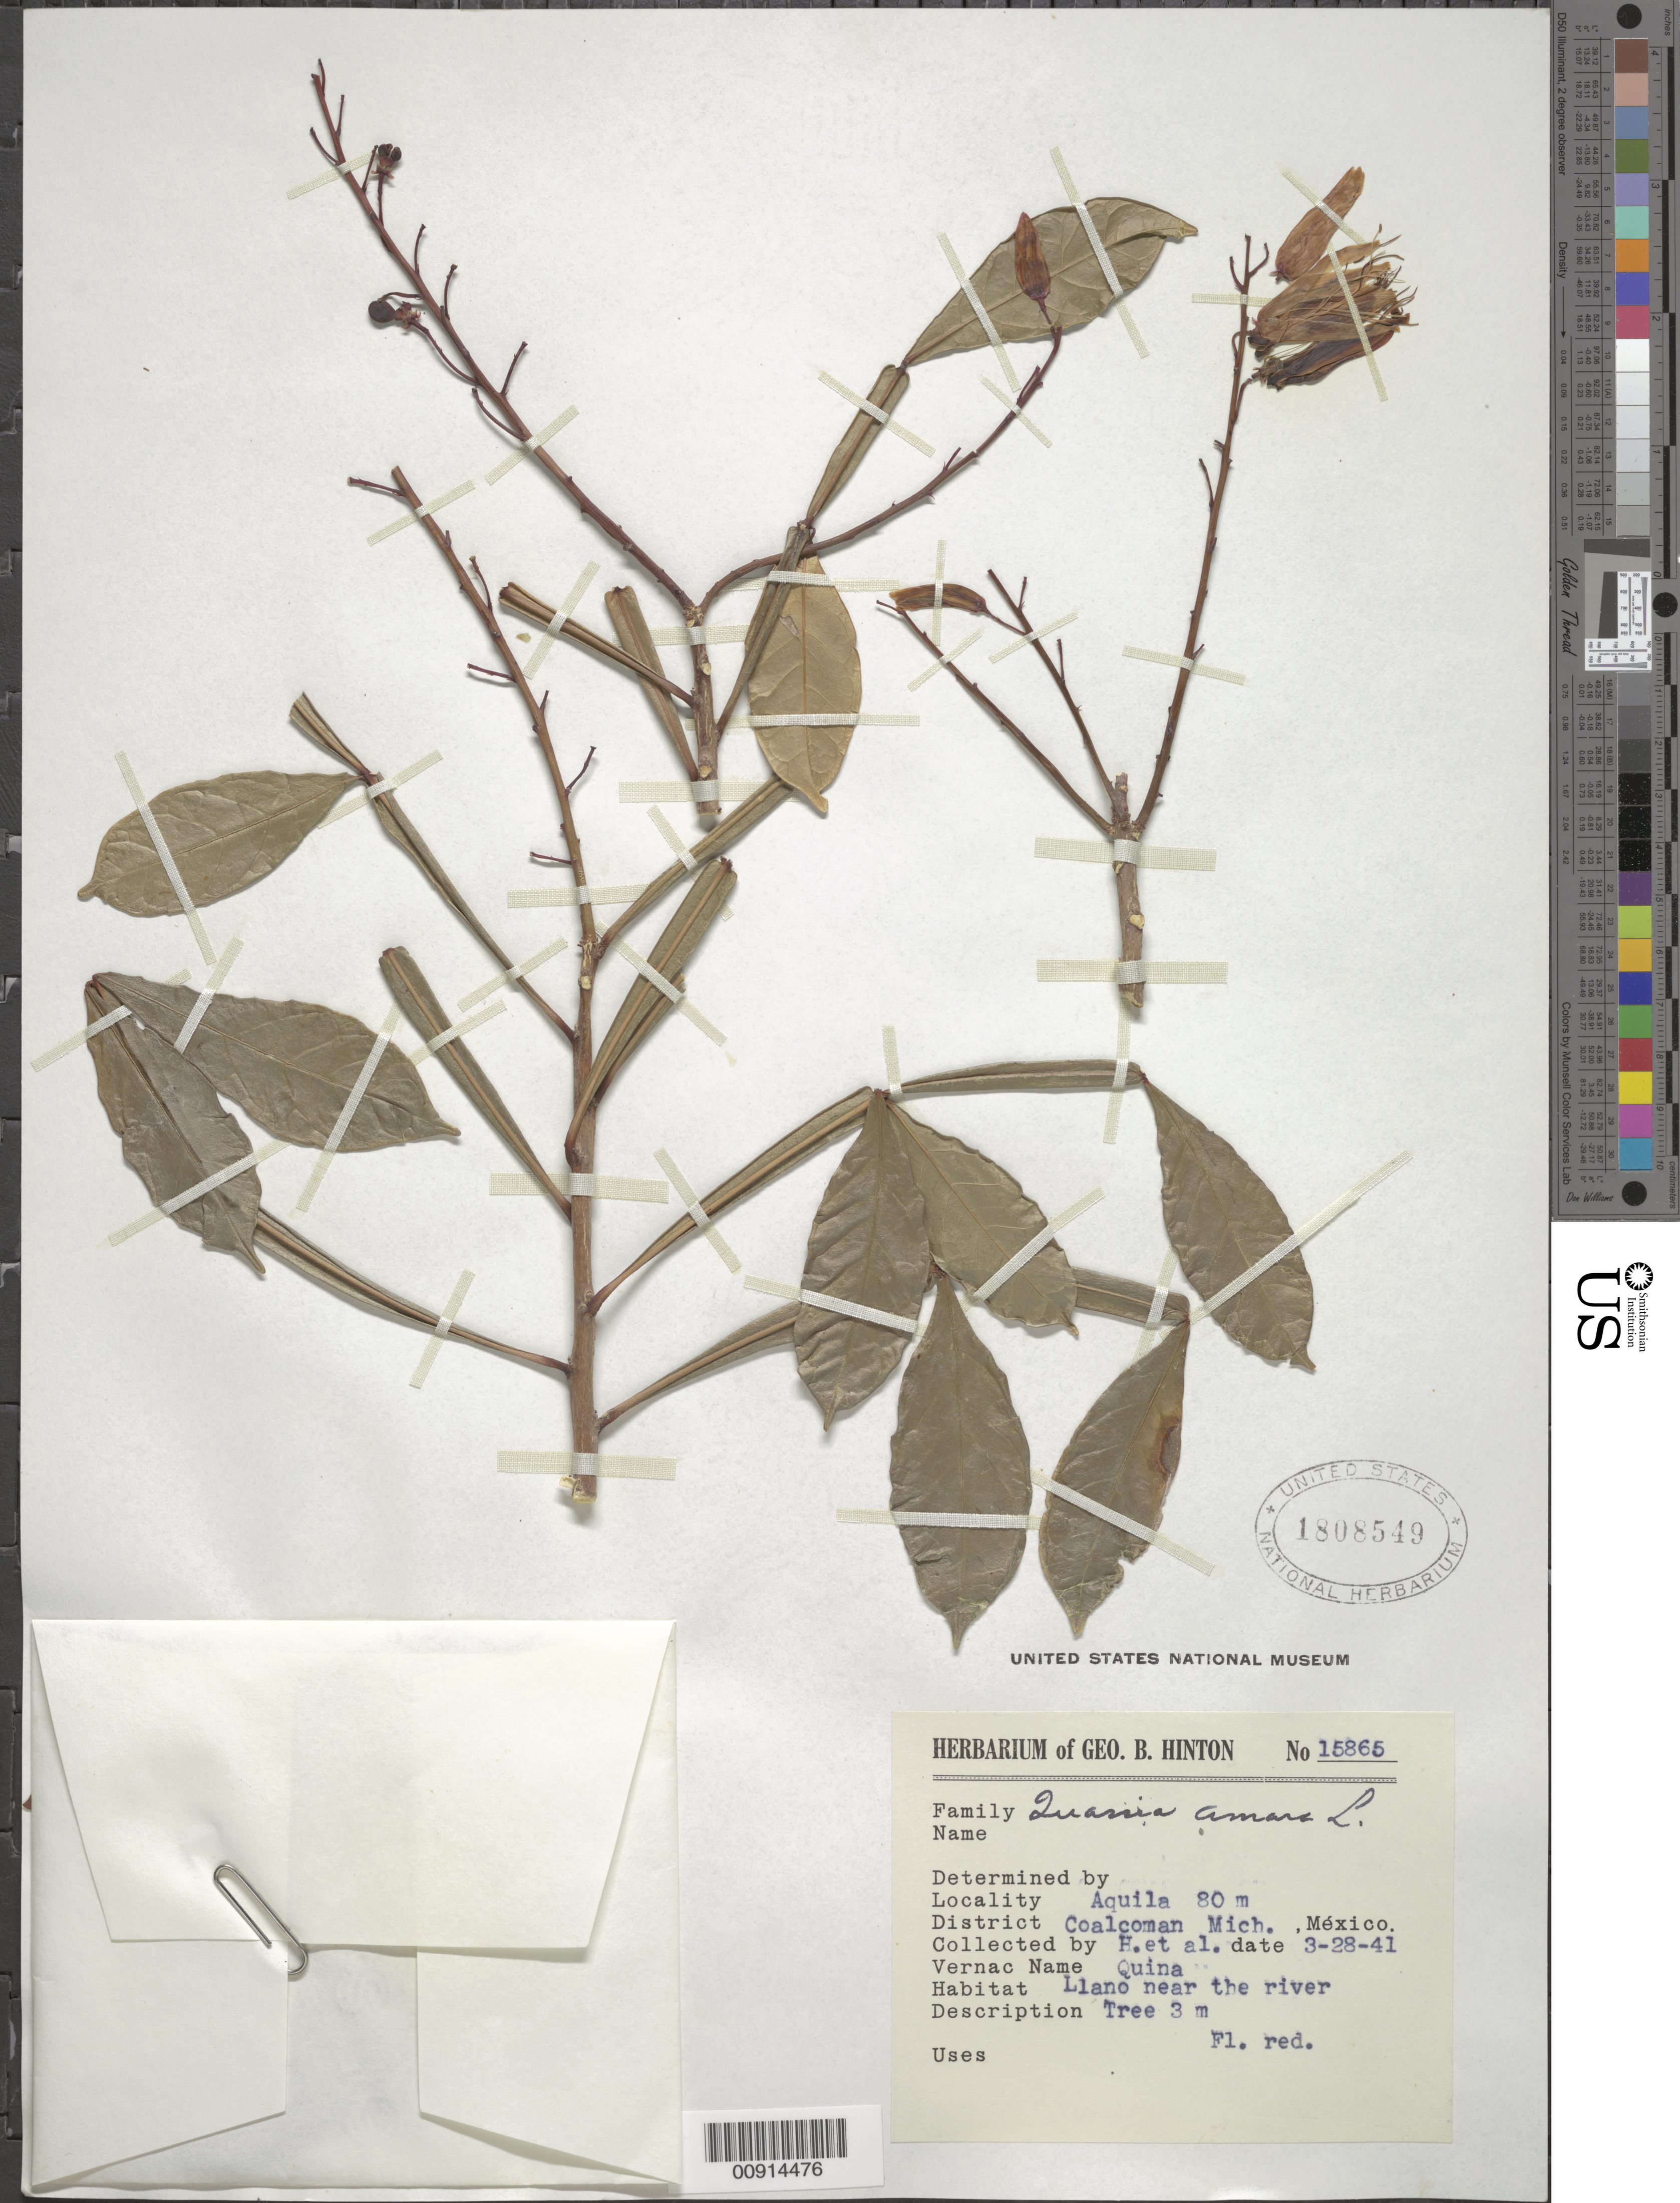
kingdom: Plantae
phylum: Tracheophyta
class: Magnoliopsida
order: Sapindales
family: Simaroubaceae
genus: Quassia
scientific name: Quassia amara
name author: L.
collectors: G. B. Hinton & et al.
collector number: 15865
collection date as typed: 28 Mar 1941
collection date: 1941-03-28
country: Mexico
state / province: Michoacán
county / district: Coalcomán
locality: Aquila, District Coalcomán, Michoacán.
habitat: Llano near the river.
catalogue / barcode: US 1808549